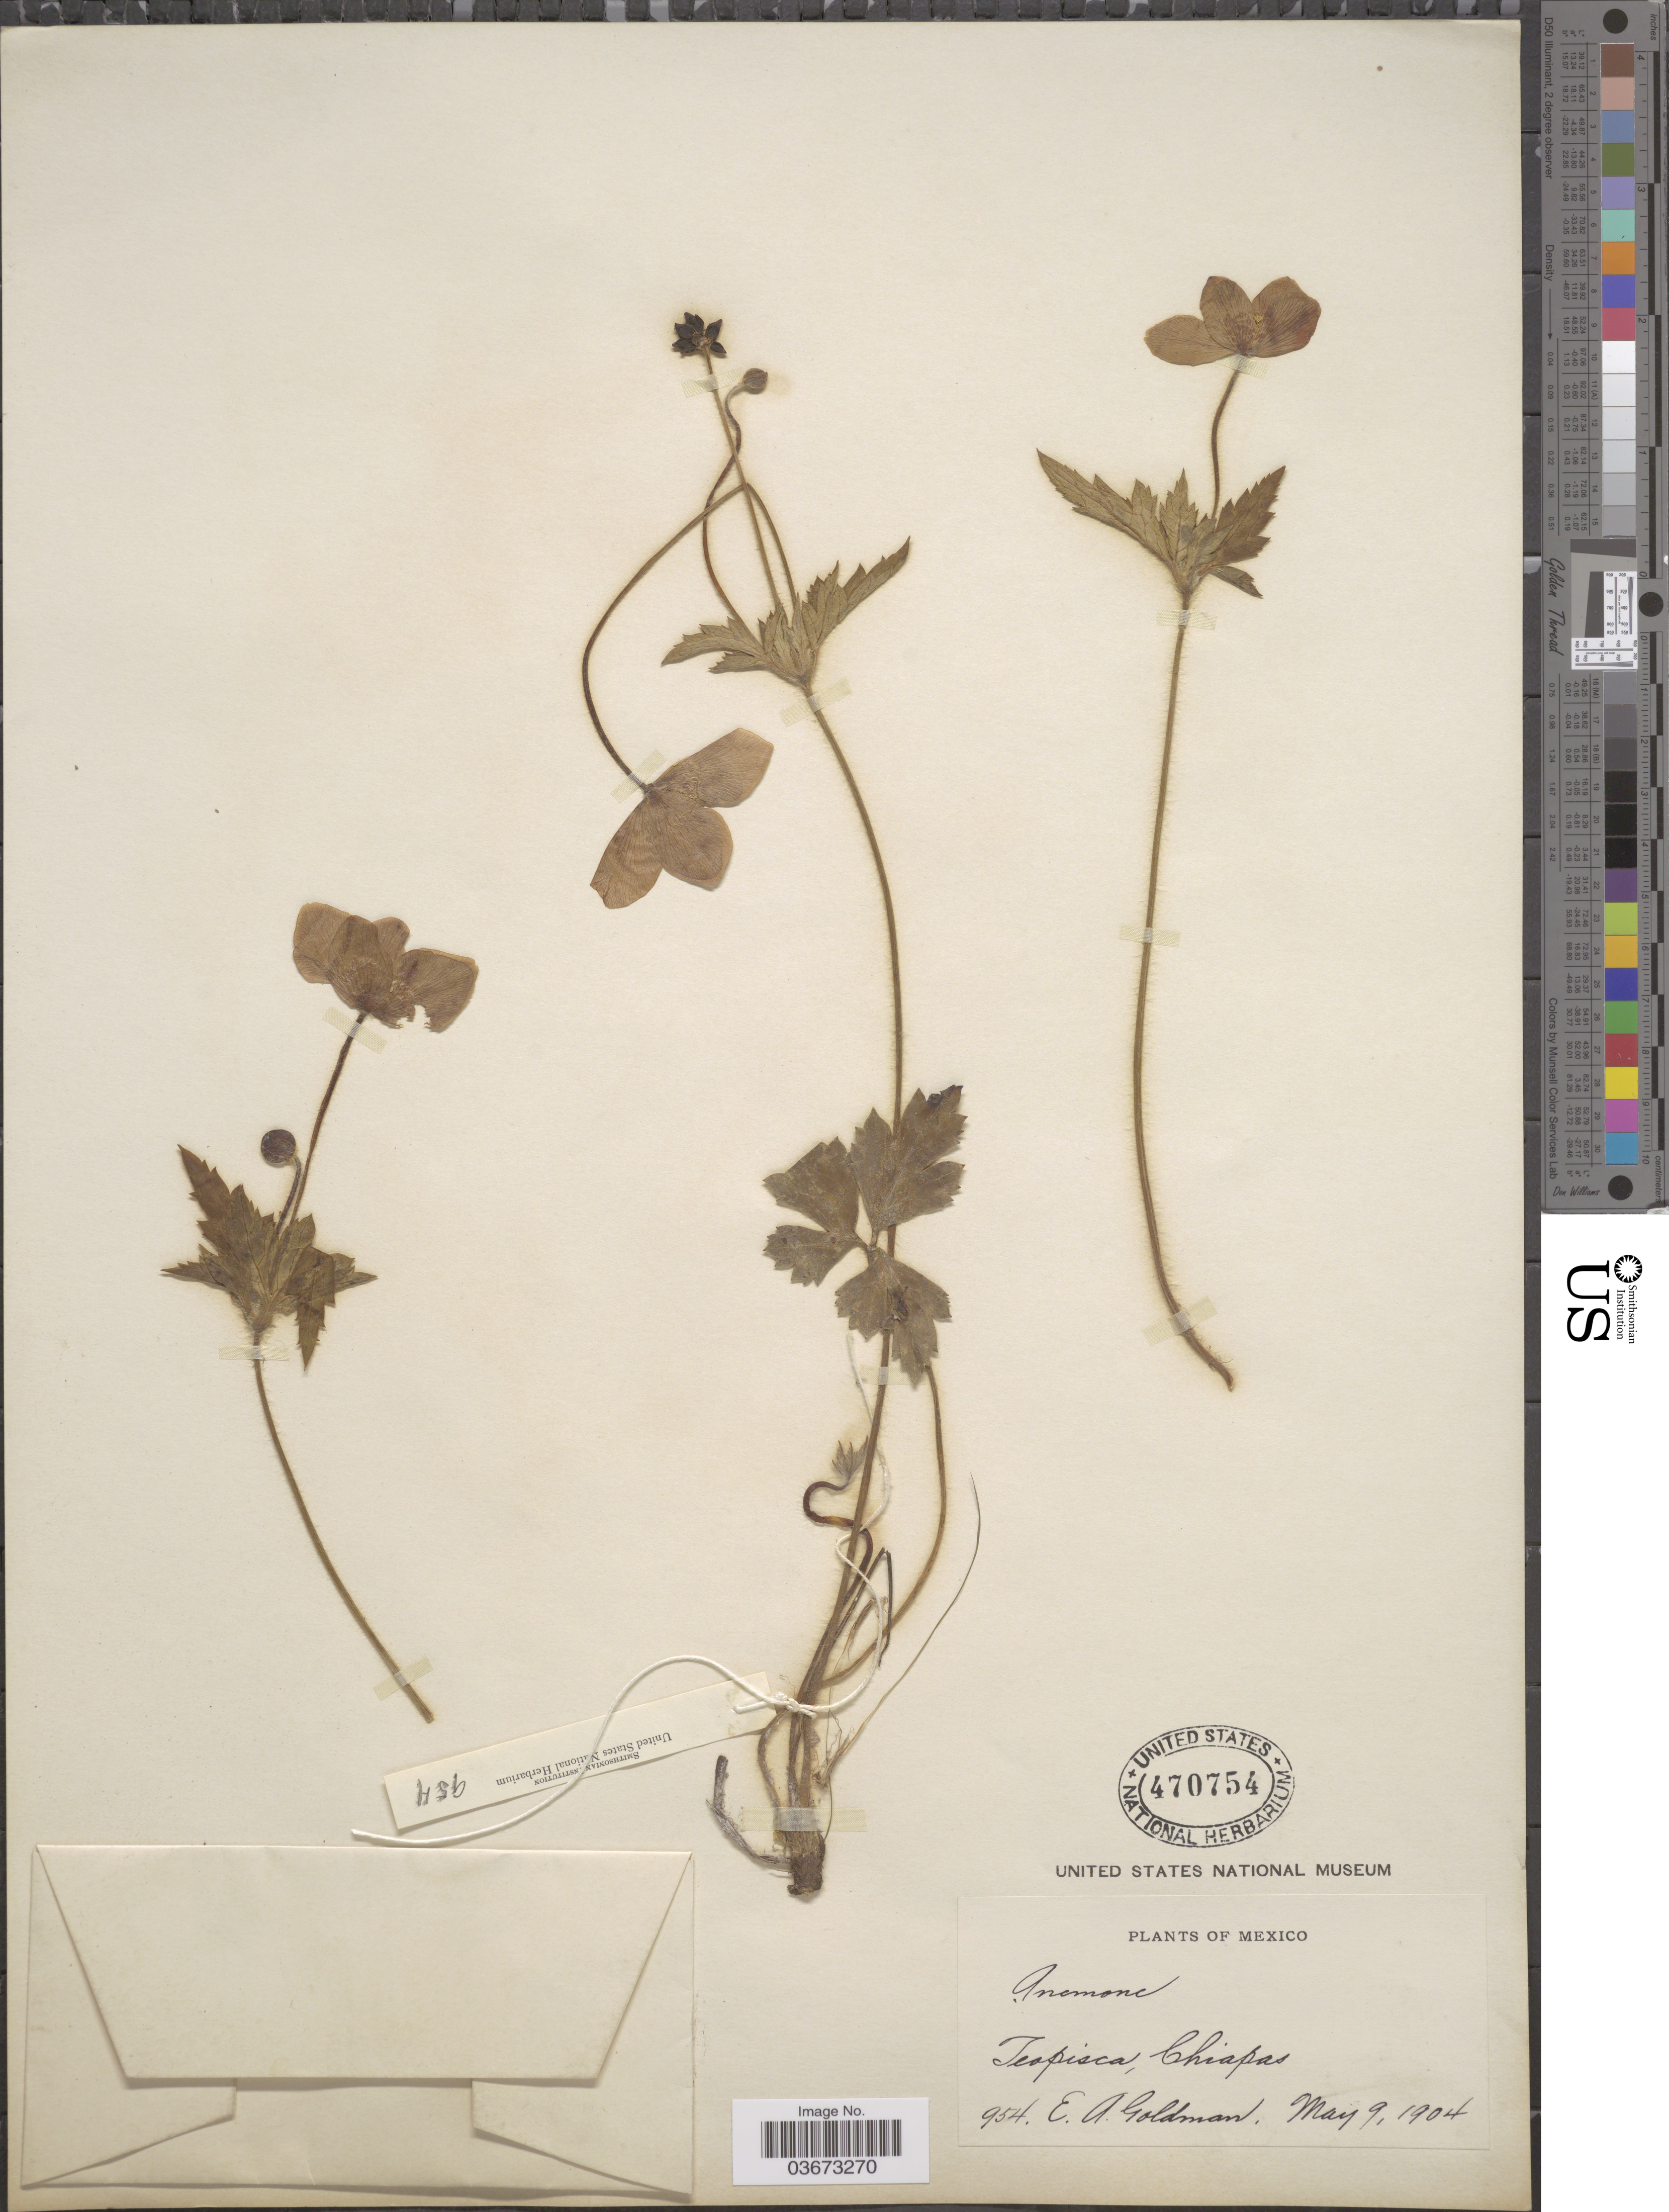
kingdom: Plantae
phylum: Tracheophyta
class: Magnoliopsida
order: Ranunculales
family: Ranunculaceae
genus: Anemone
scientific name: Anemone sp.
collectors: E. A. Goldman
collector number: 954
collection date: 1904-05-09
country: Mexico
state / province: Chiapas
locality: Teopisca.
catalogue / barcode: US 470754